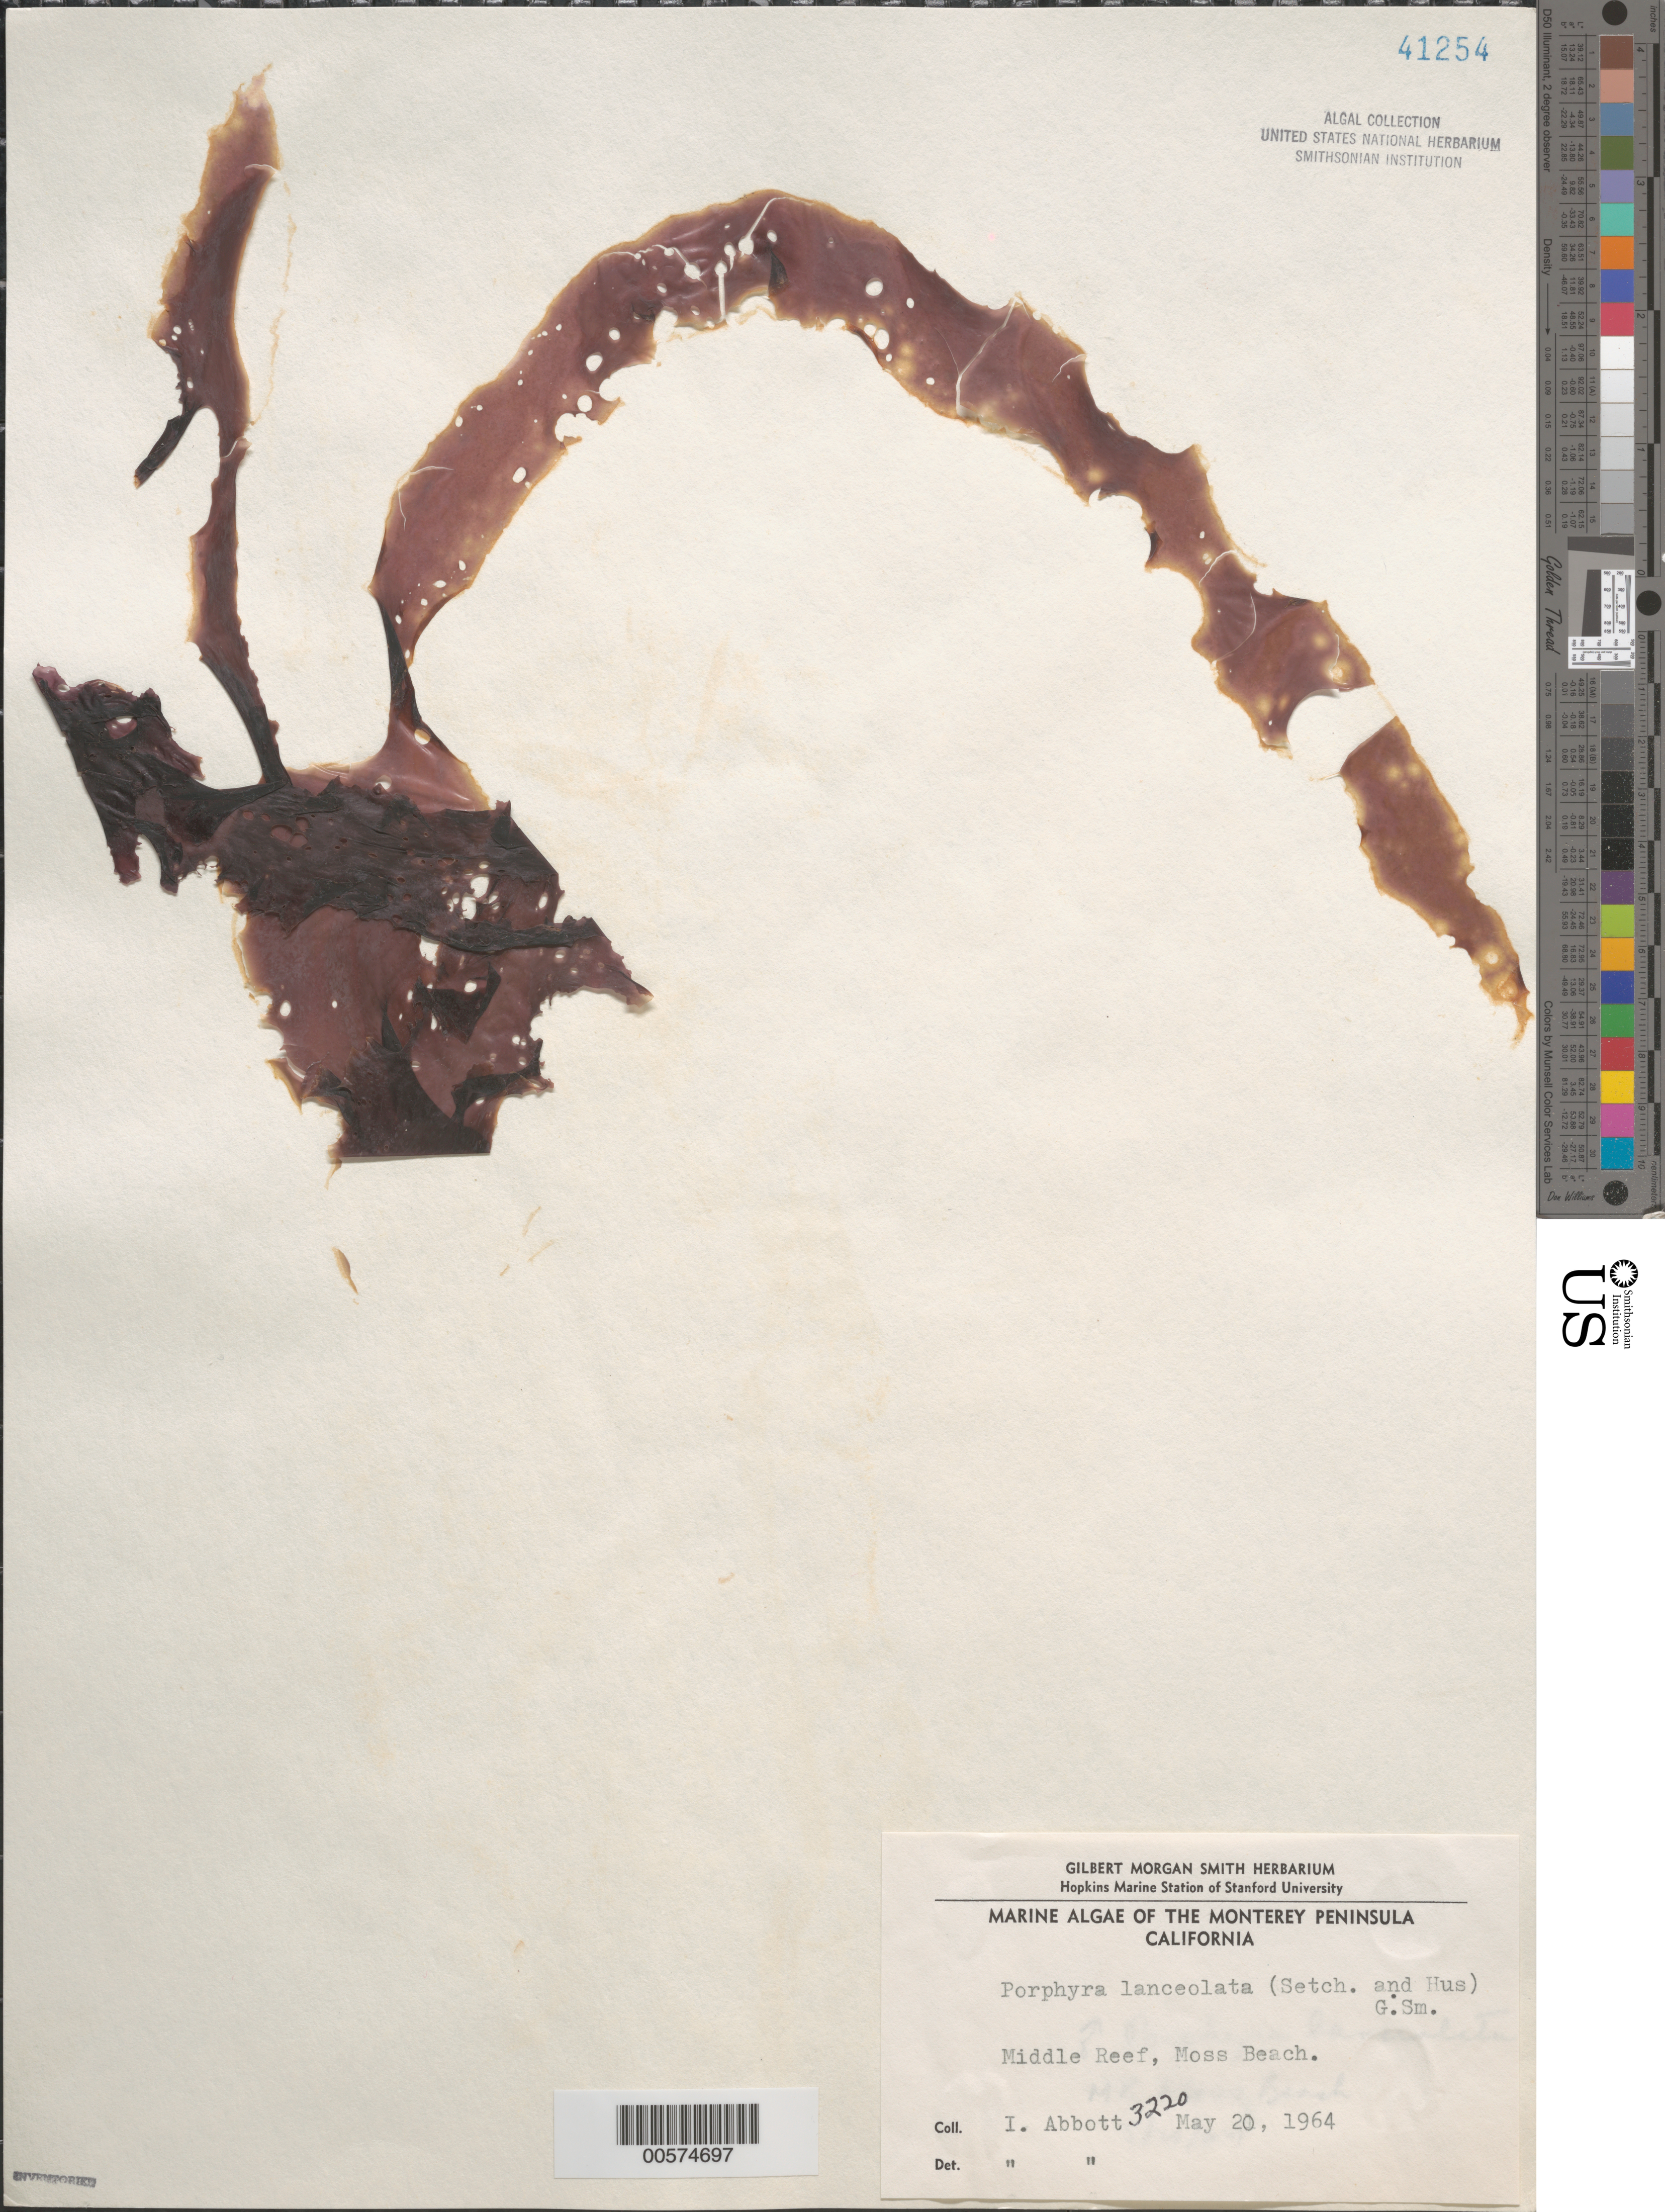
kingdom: Plantae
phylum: Rhodophyta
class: Bangiophyceae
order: Bangiales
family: Bangiaceae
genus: Pyropia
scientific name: Pyropia lanceolata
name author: (Setchell & Hus) S.C. Lindstrom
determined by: Algae name updating Project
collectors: I. A. Abbott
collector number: IAA 3220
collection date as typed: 20 May 1964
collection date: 1964-05-20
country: United States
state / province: California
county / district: Monterey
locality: Middle Reef of Moss Beach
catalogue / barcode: US 41254